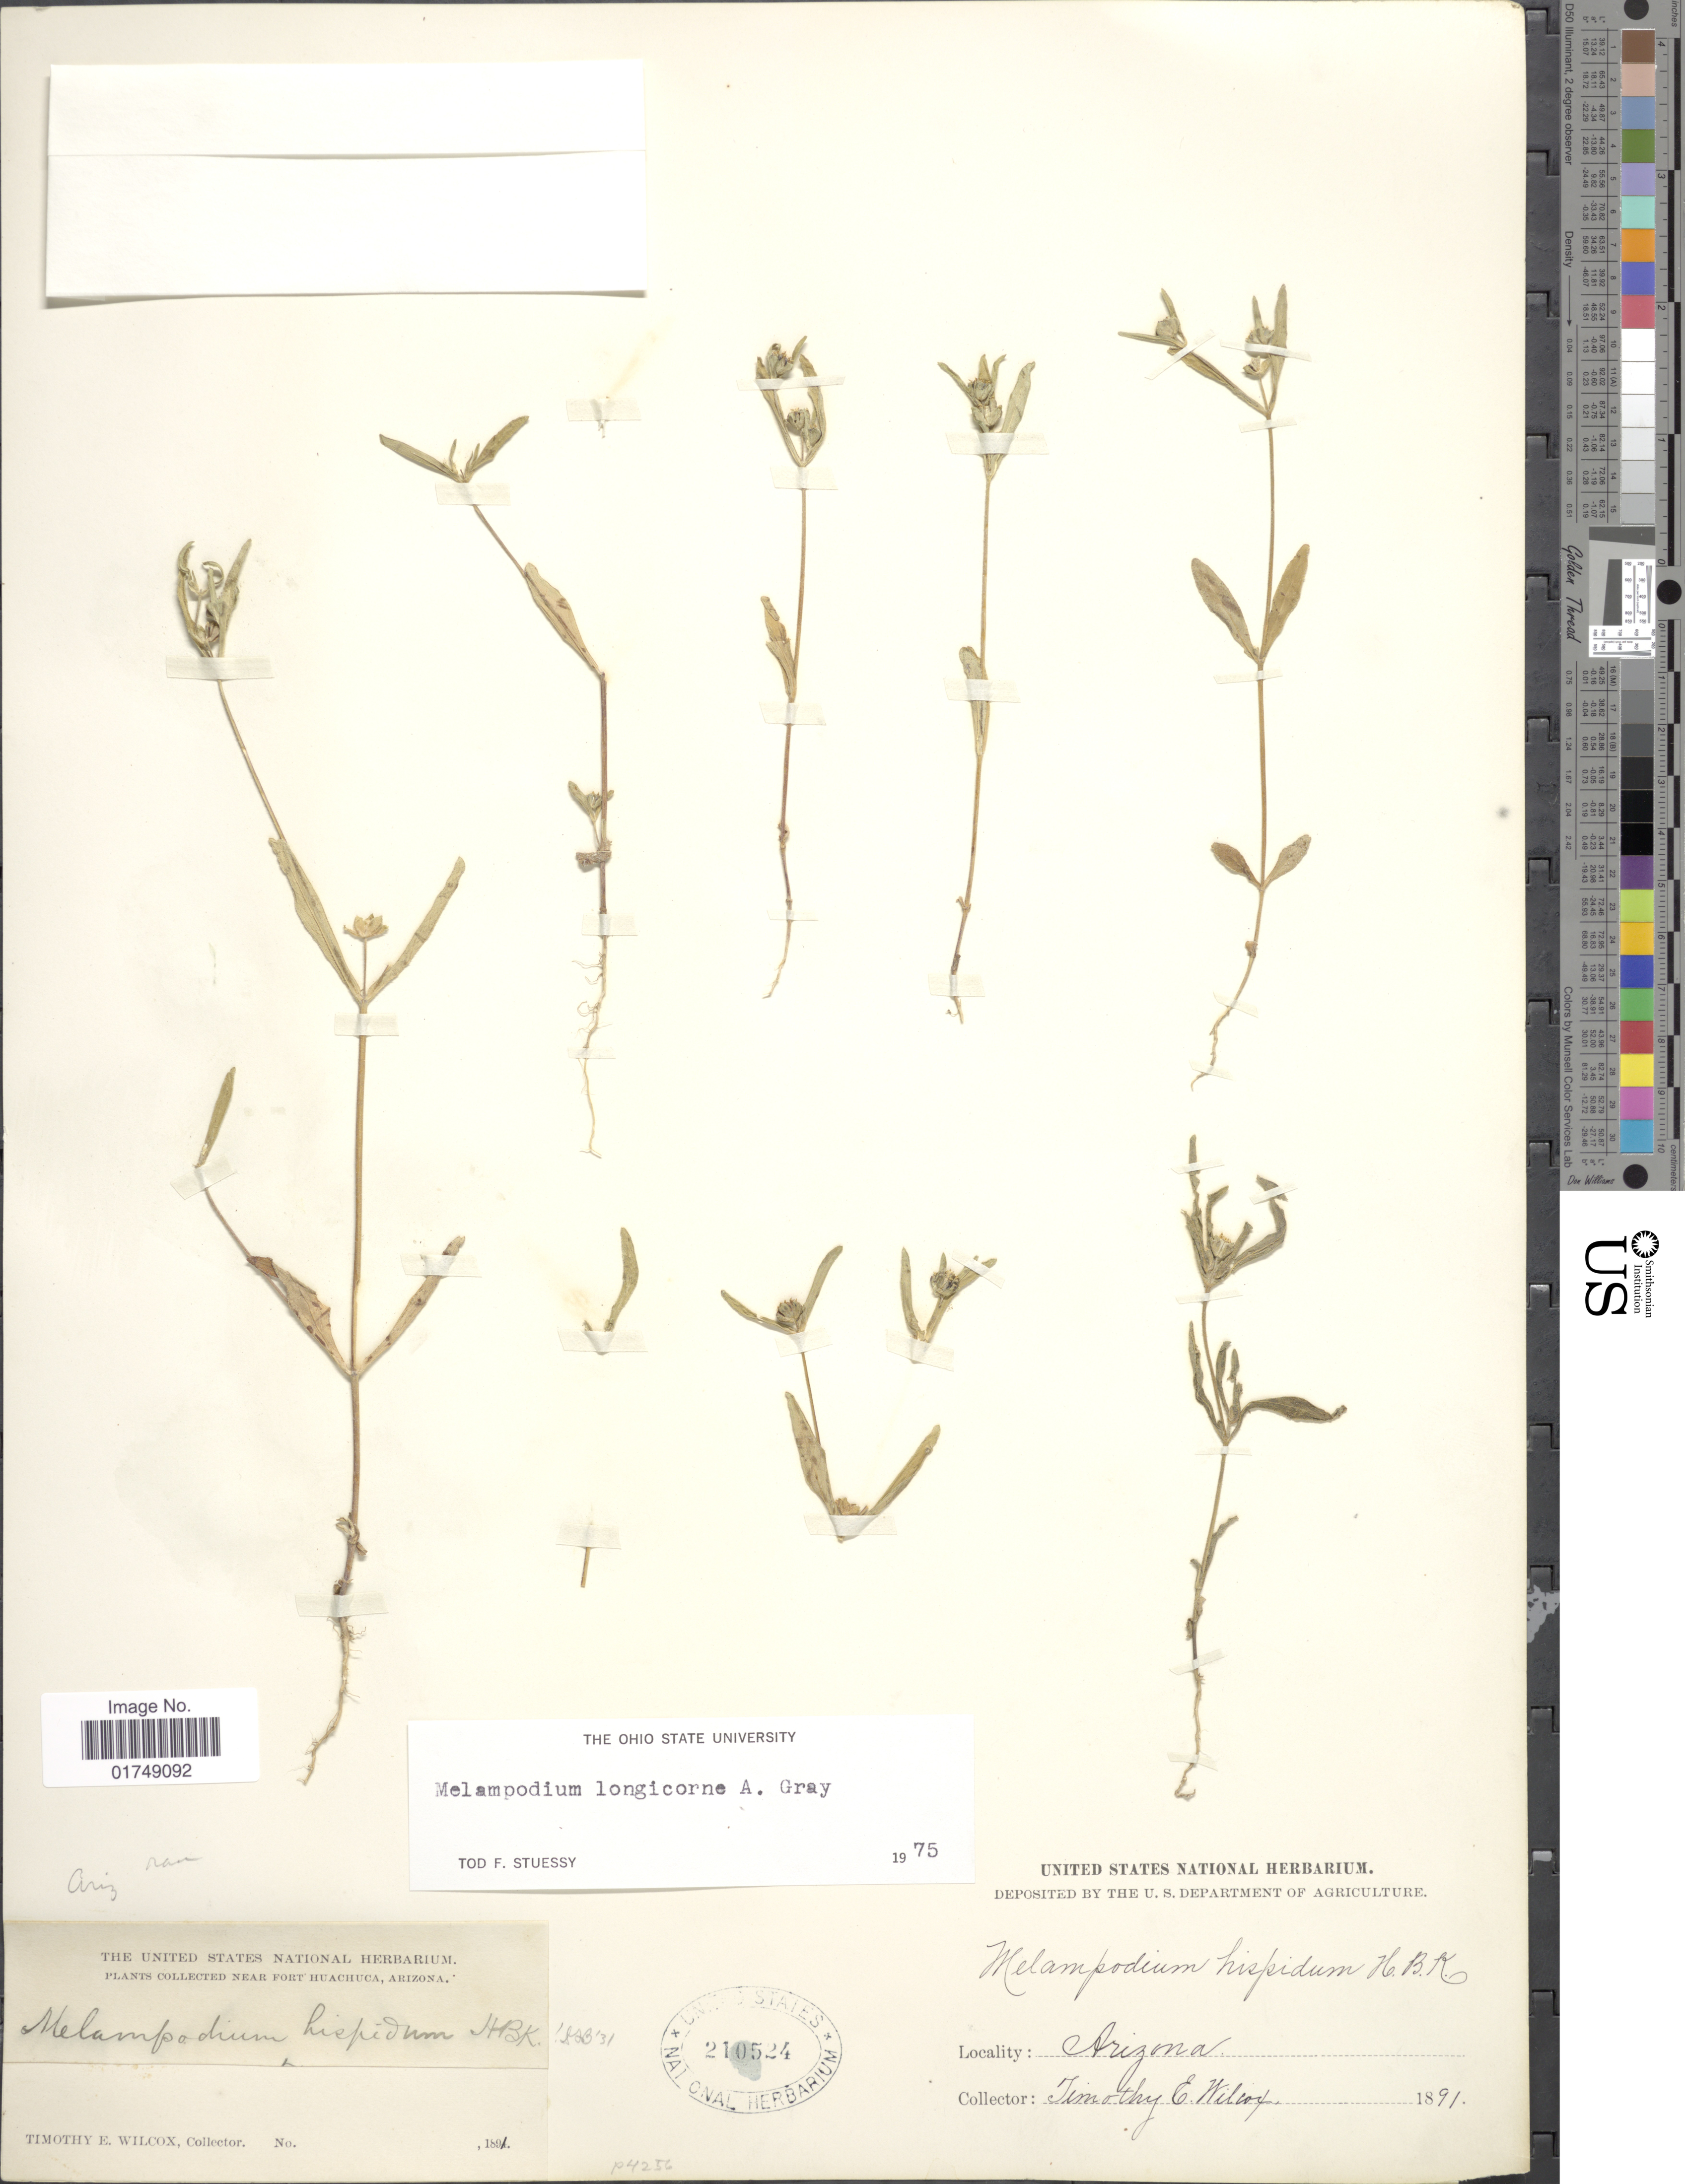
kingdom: Plantae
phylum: Tracheophyta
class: Magnoliopsida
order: Asterales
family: Asteraceae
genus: Melampodium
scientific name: Melampodium longicorne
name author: A. Gray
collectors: T. E. Wilcox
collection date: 1891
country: United States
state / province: Arizona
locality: Near Fort Huachuca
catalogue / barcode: US 210524